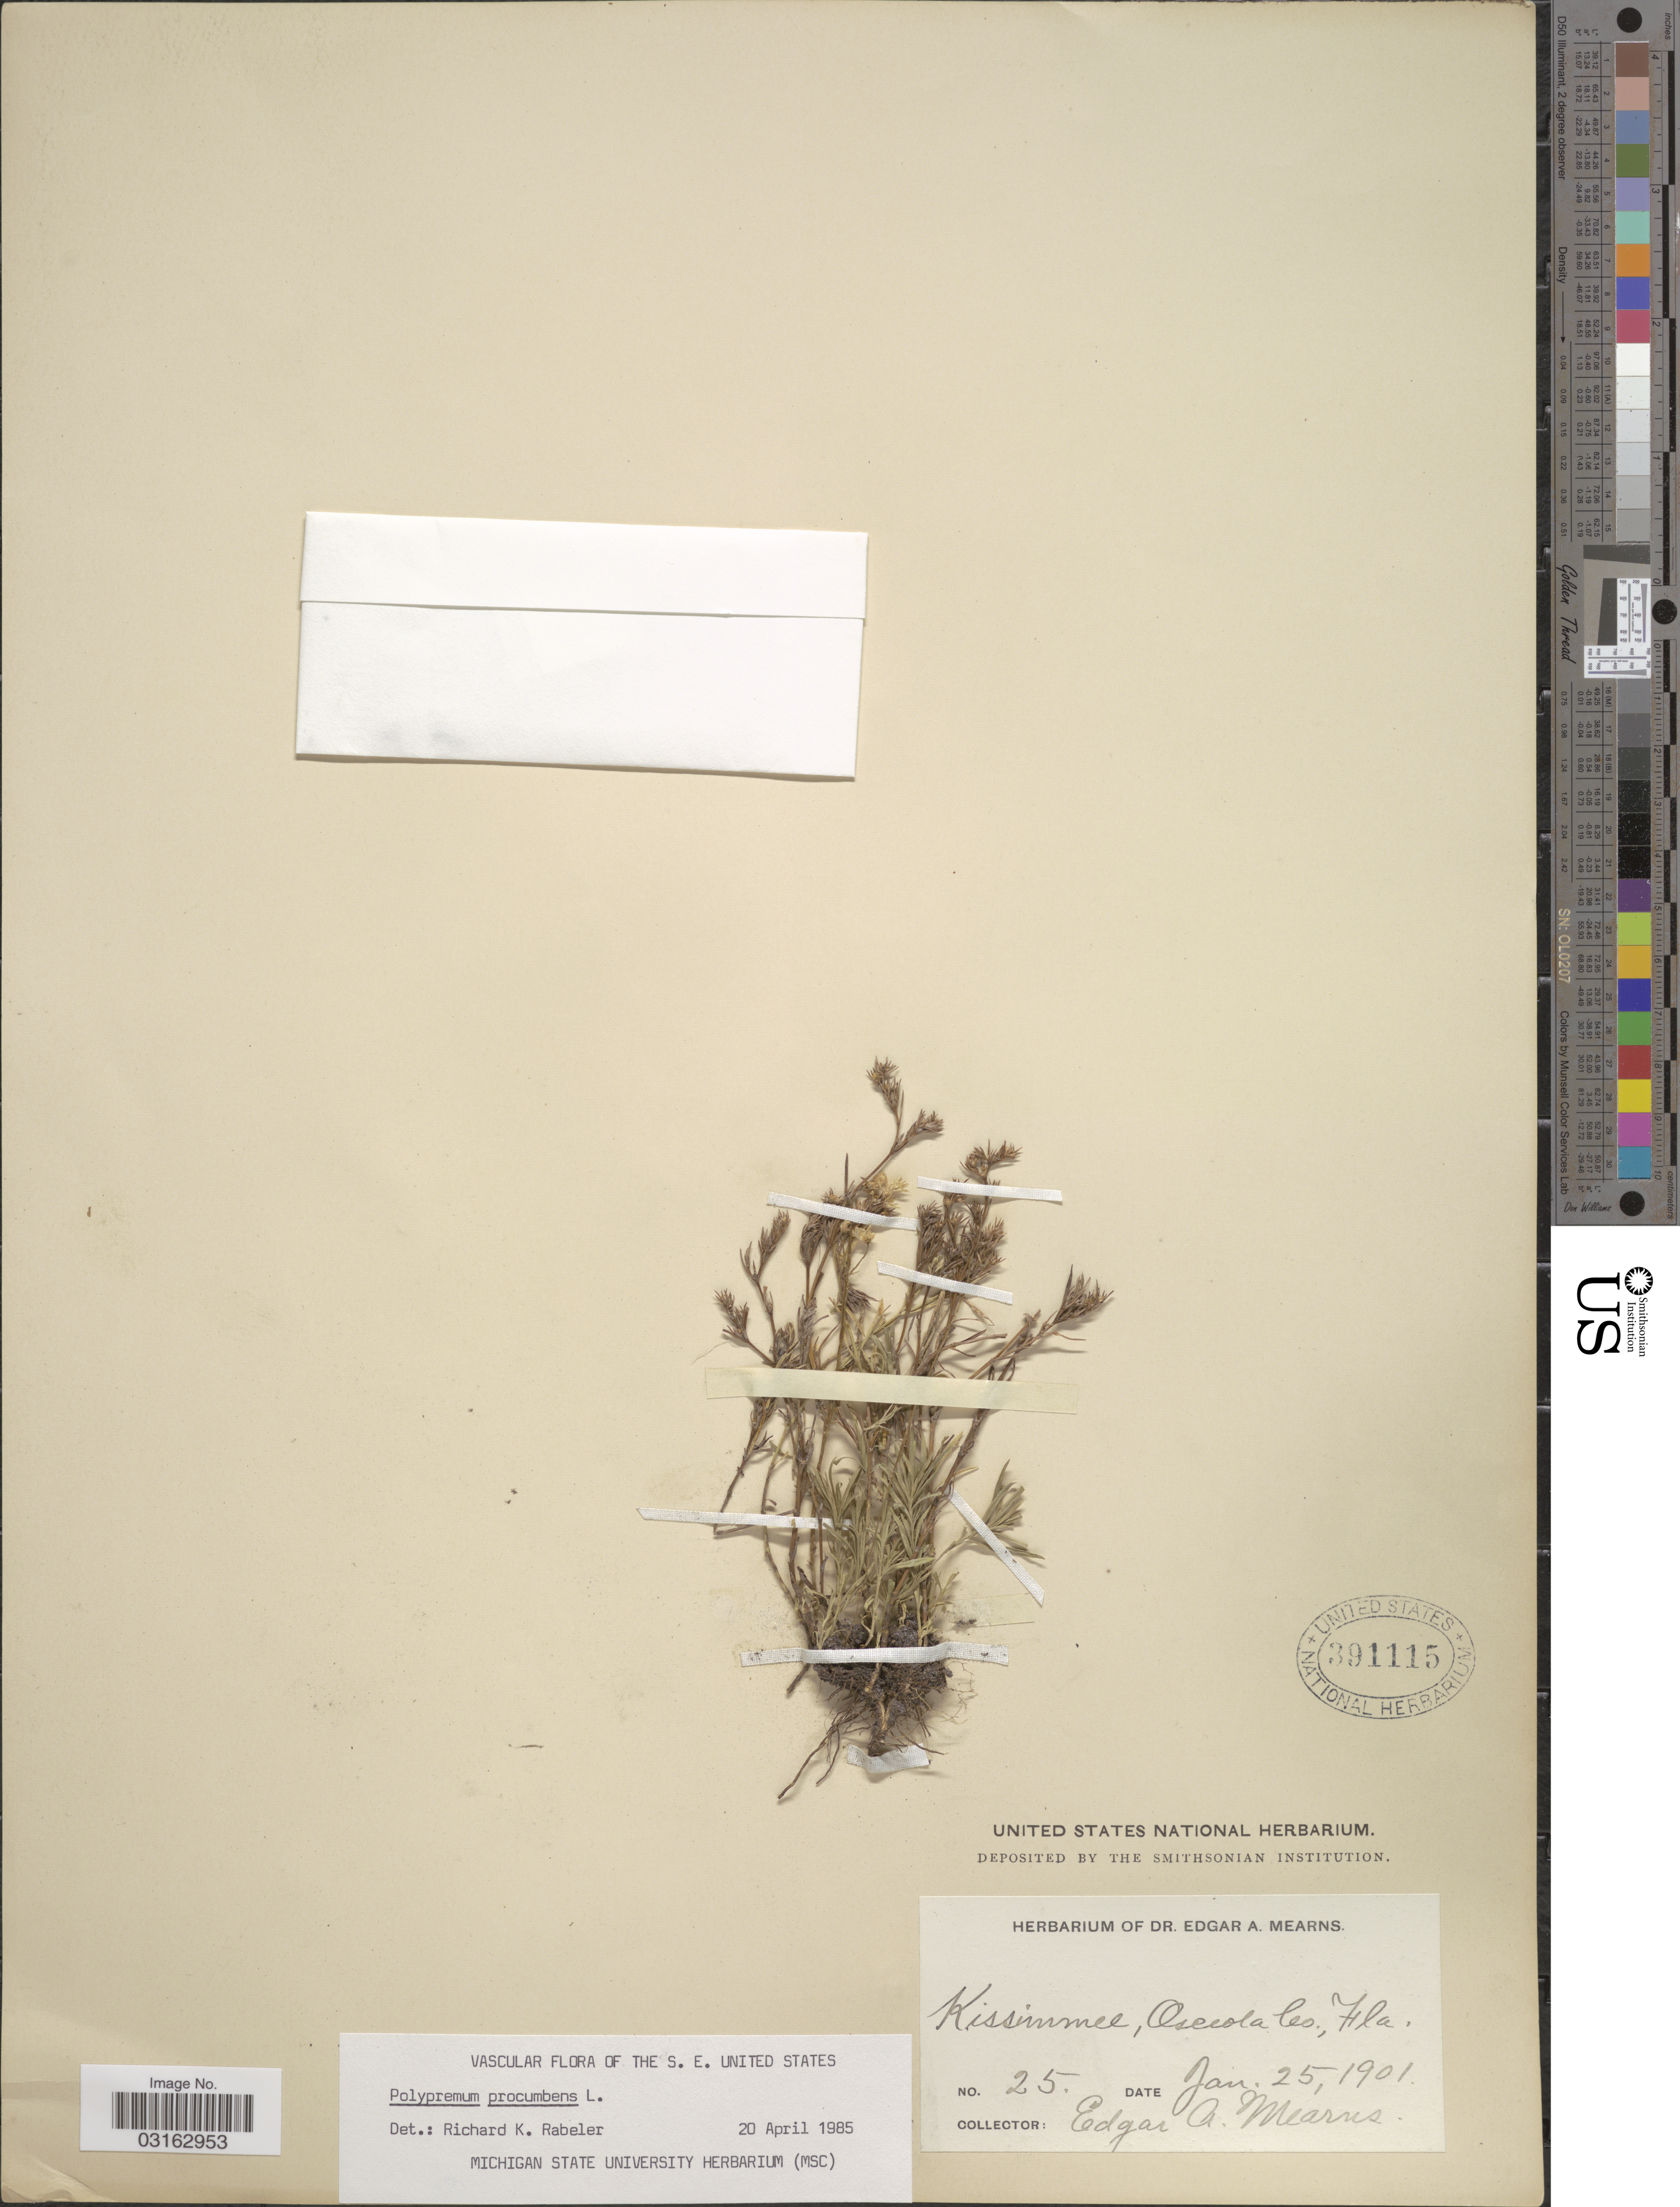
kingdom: Plantae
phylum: Tracheophyta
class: Magnoliopsida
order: Lamiales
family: Tetrachondraceae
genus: Polypremum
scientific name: Polypremum procumbens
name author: L.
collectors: E. A. Mearns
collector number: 25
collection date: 1901-01-25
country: United States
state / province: Florida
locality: Kissimmee, Osceola Co.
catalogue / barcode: US 391115